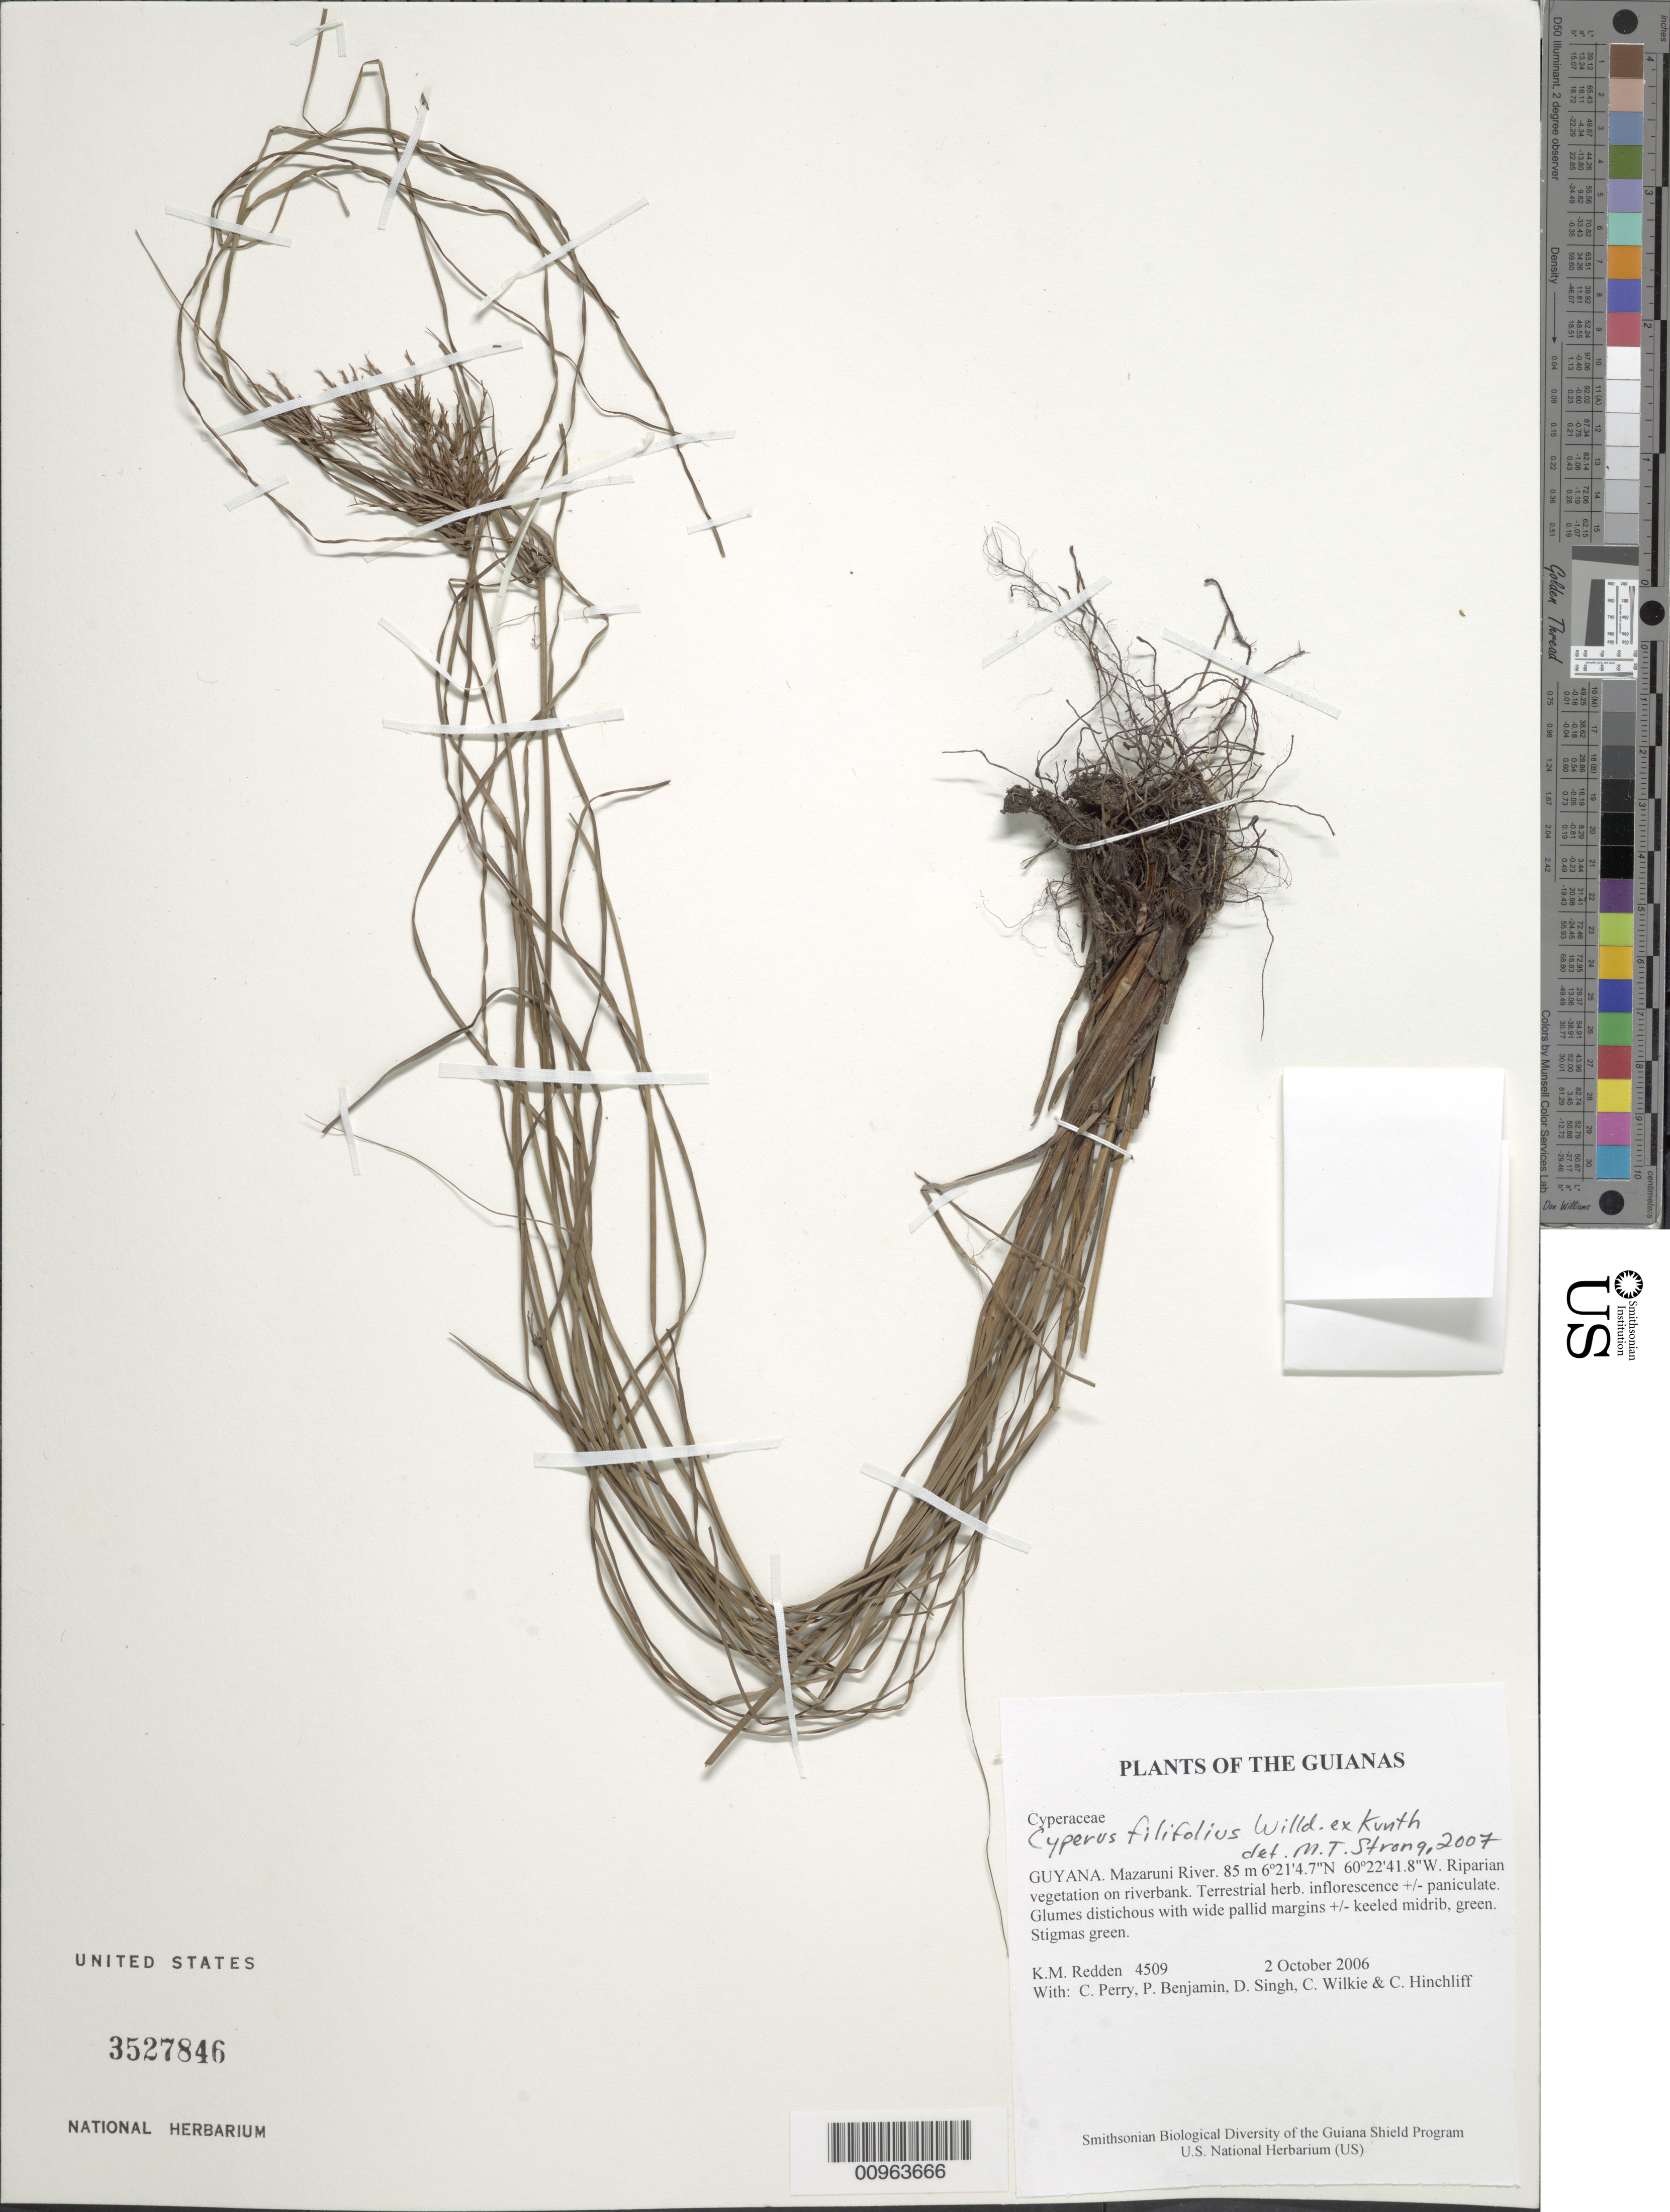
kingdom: Plantae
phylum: Tracheophyta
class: Liliopsida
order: Poales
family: Cyperaceae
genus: Cyperus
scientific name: Cyperus filifolius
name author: Willd. ex Kunth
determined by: Strong, M. T., (US), Smithsonian Institution - National Museum of Natural History (UNITED STATES)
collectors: K. M. Redden, C. Perry, P. Benjamin, D. Singh, C. Wilkie & C. E. Hinchliff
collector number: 4509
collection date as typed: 2 October 2006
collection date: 2006-10-02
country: Guyana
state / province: Cuyuni-Mazaruni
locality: Mazaruni River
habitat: Riparian vegetation on riverbank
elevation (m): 85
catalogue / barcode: US 3527846